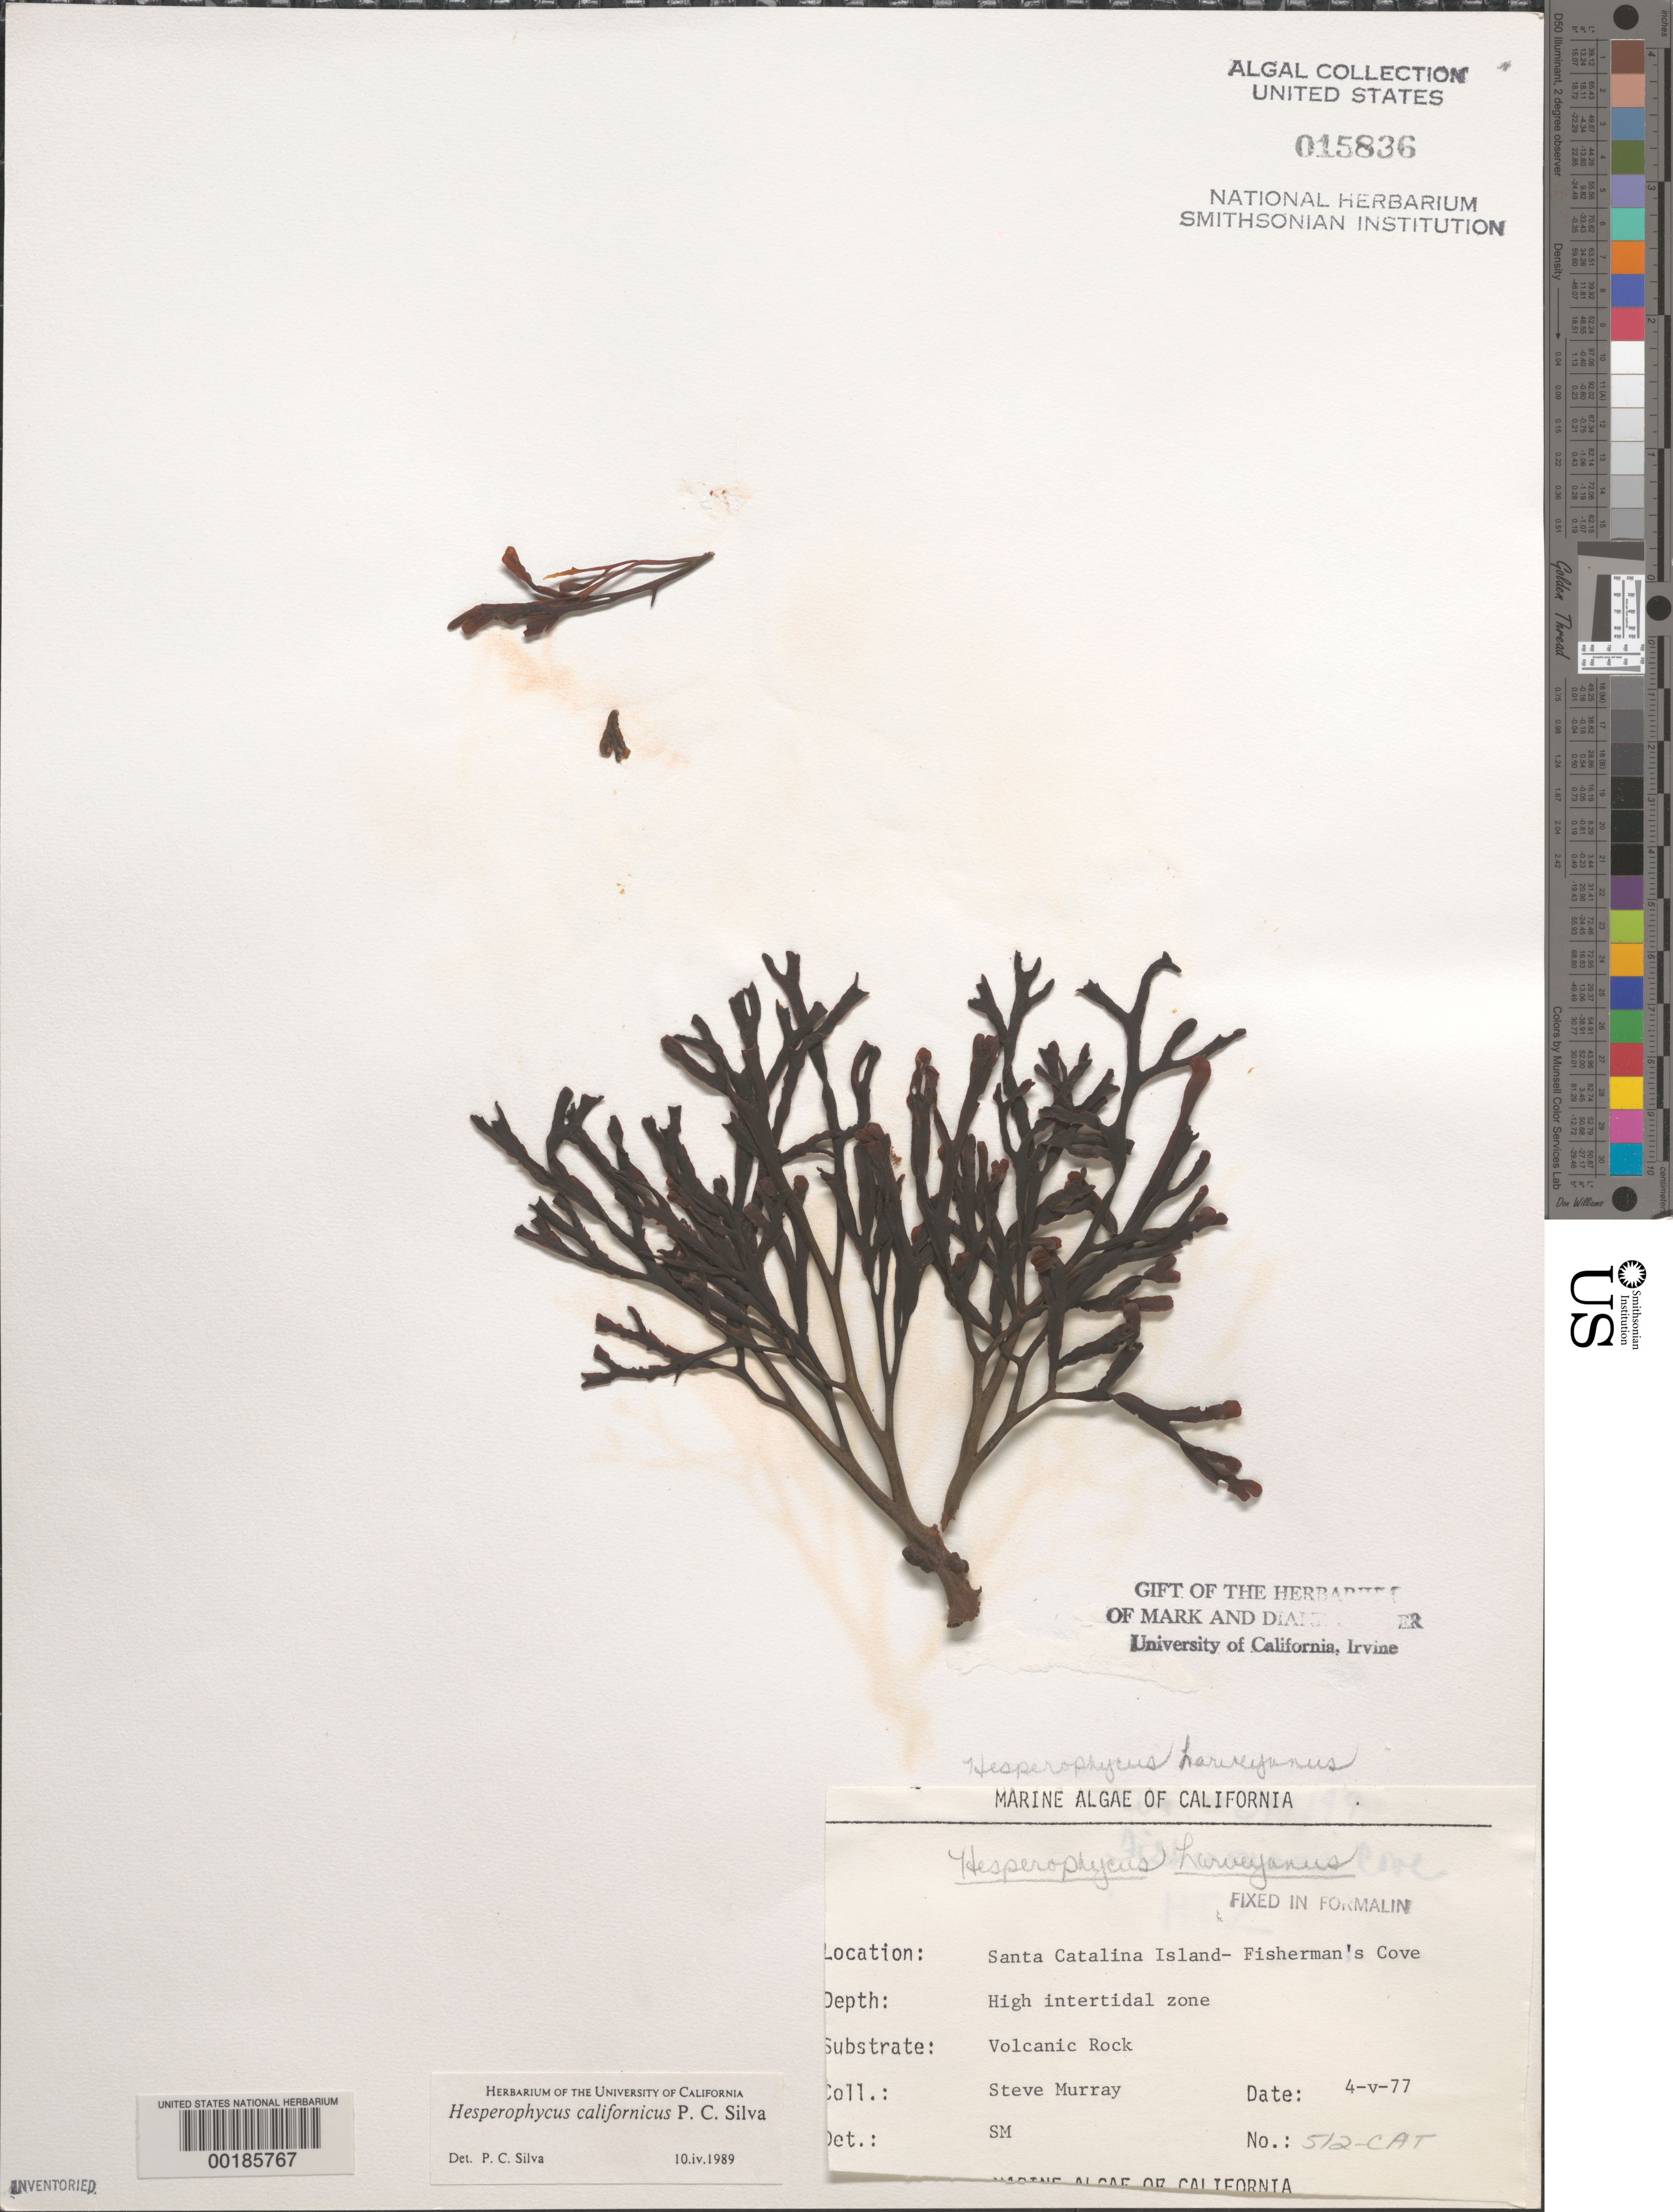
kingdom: Chromista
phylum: Ochrophyta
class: Phaeophyceae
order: Fucales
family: Fucaceae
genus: Hesperophycus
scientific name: Hesperophycus californicus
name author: P.C. Silva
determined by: Silva, P. C.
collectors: S. N. Murray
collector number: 512-cat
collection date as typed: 04 May 1977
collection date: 1977-05-04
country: United States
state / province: California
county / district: Los Angeles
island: Santa Catalina Island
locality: Fishermen Cove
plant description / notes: BLM-SOCALBIGHT Rocky Intertidal Survey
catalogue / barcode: US 15836